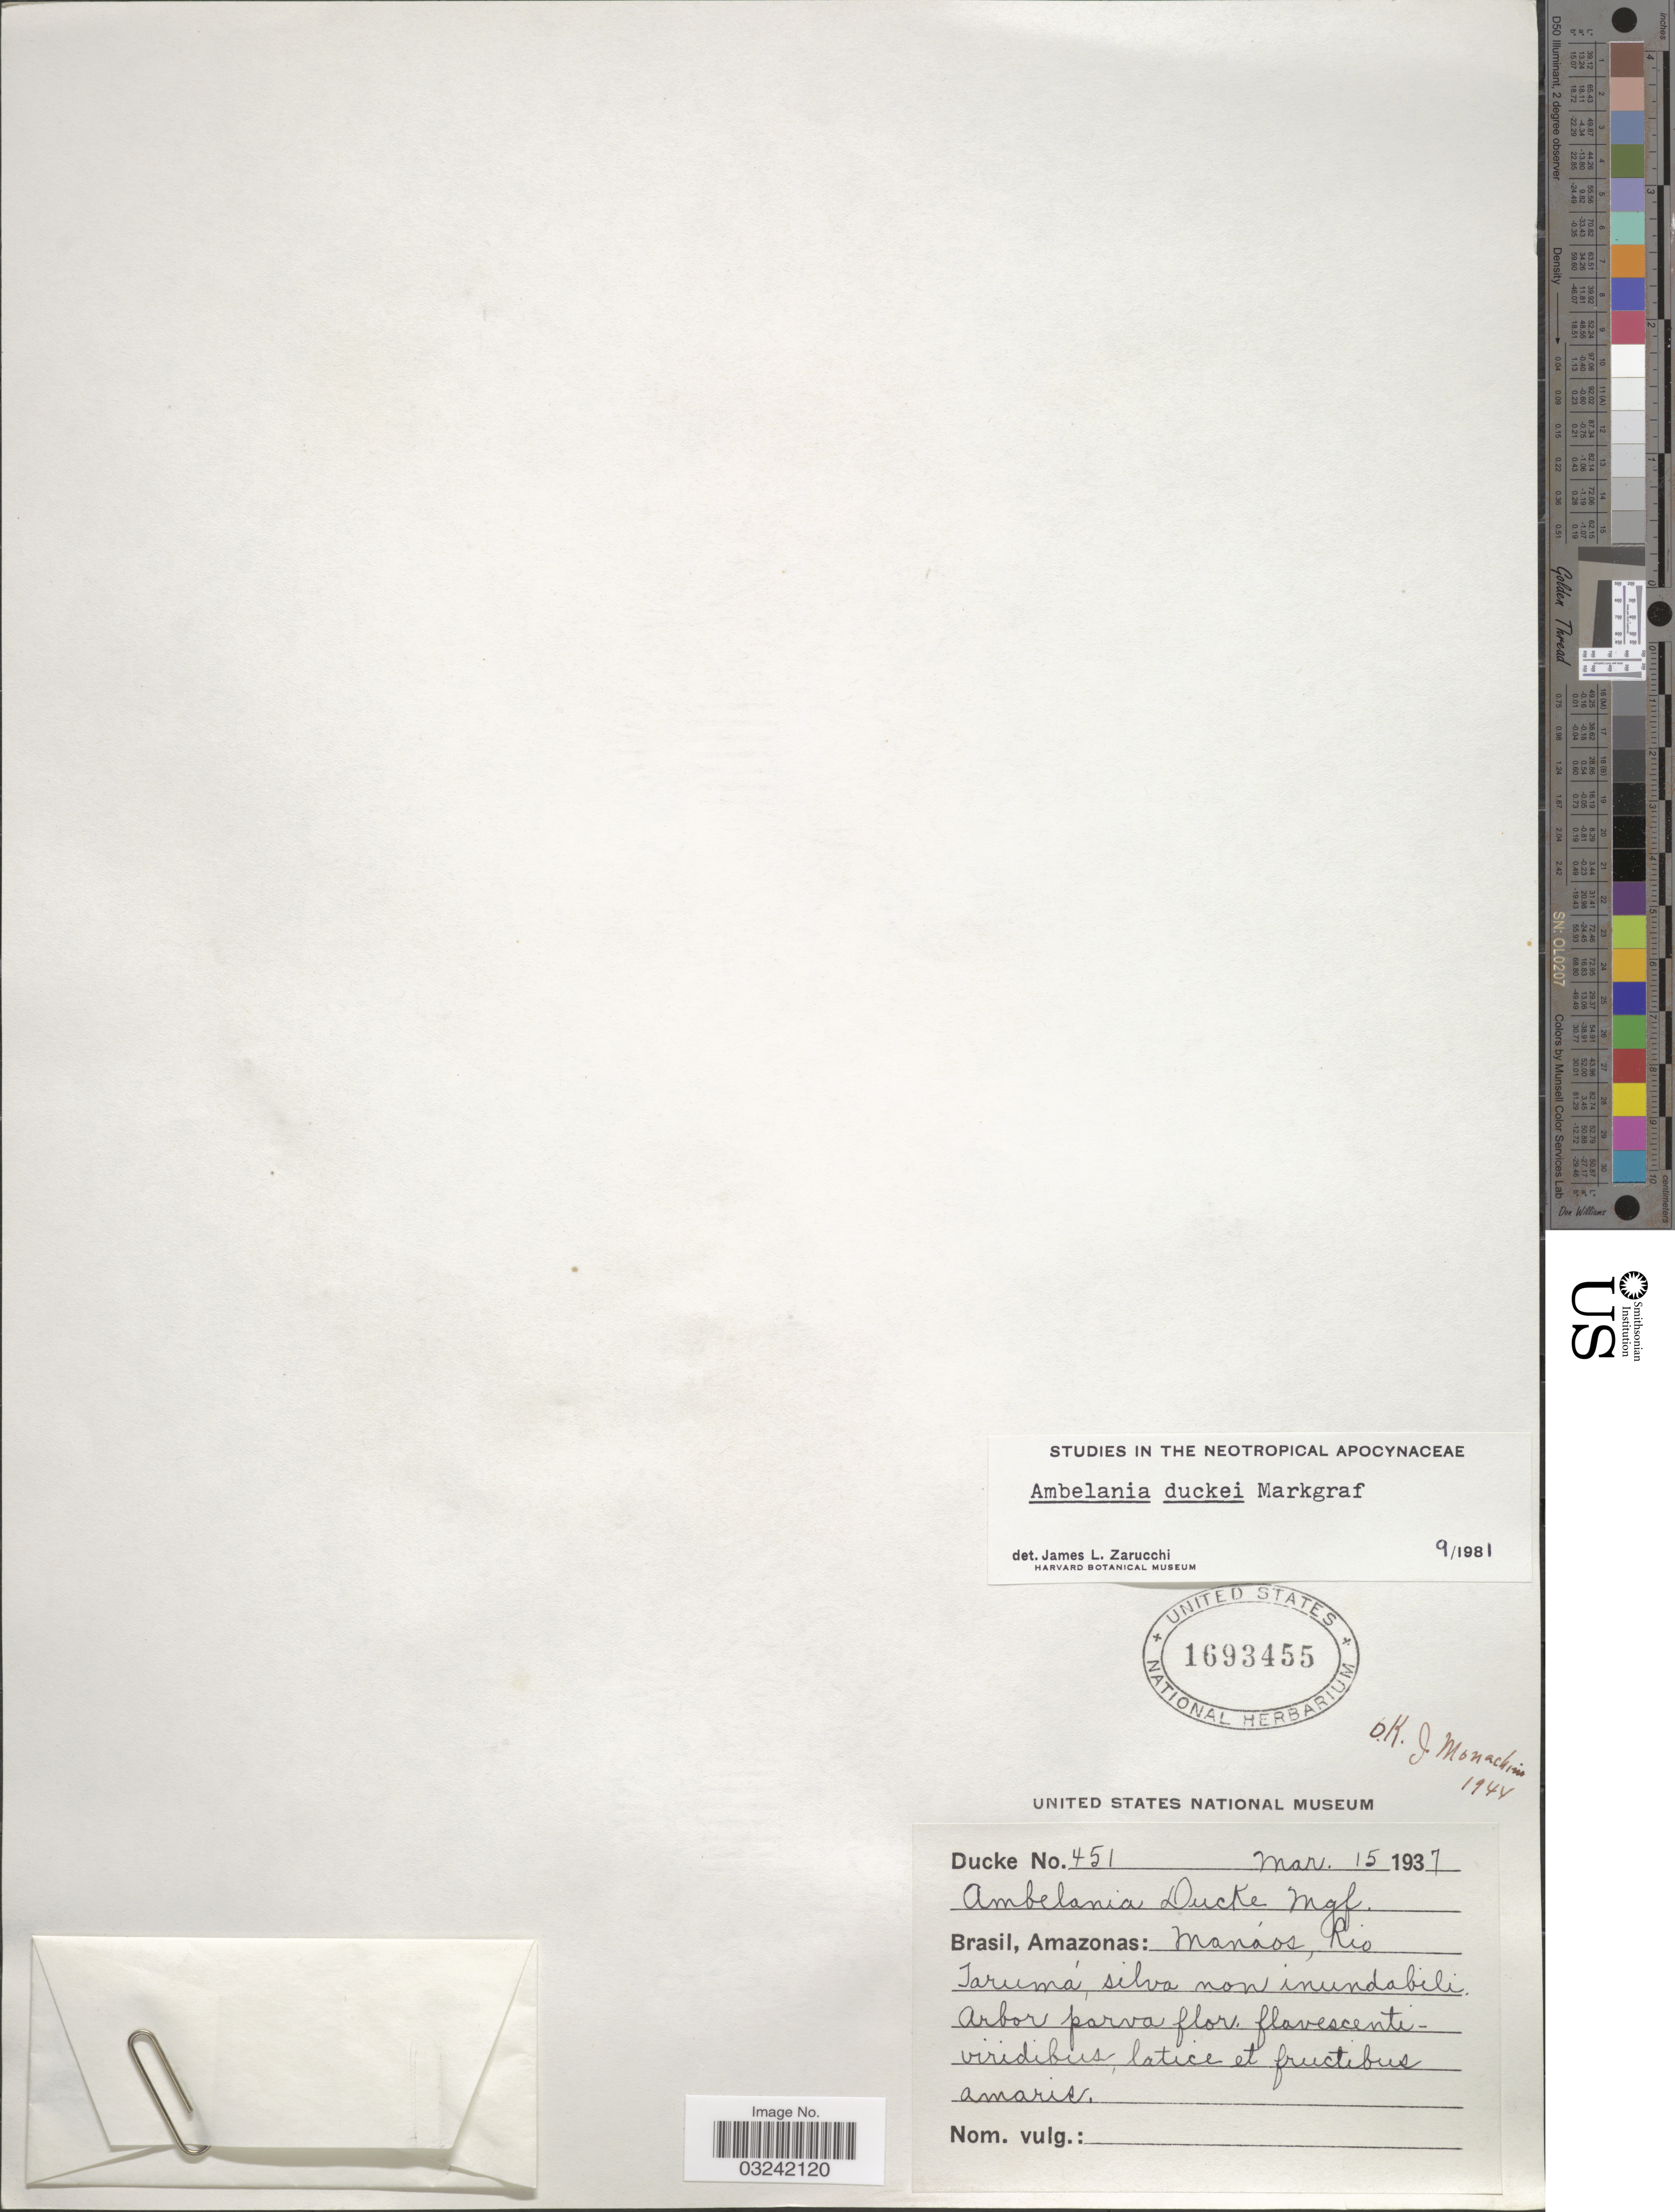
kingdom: Plantae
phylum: Tracheophyta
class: Magnoliopsida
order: Gentianales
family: Apocynaceae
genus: Ambelania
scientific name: Ambelania duckei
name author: Markgr.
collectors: A. Ducke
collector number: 451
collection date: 1937-03-15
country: Colombia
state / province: Amazônas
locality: Manáos, Rio Tarumá.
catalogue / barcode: US 1693455